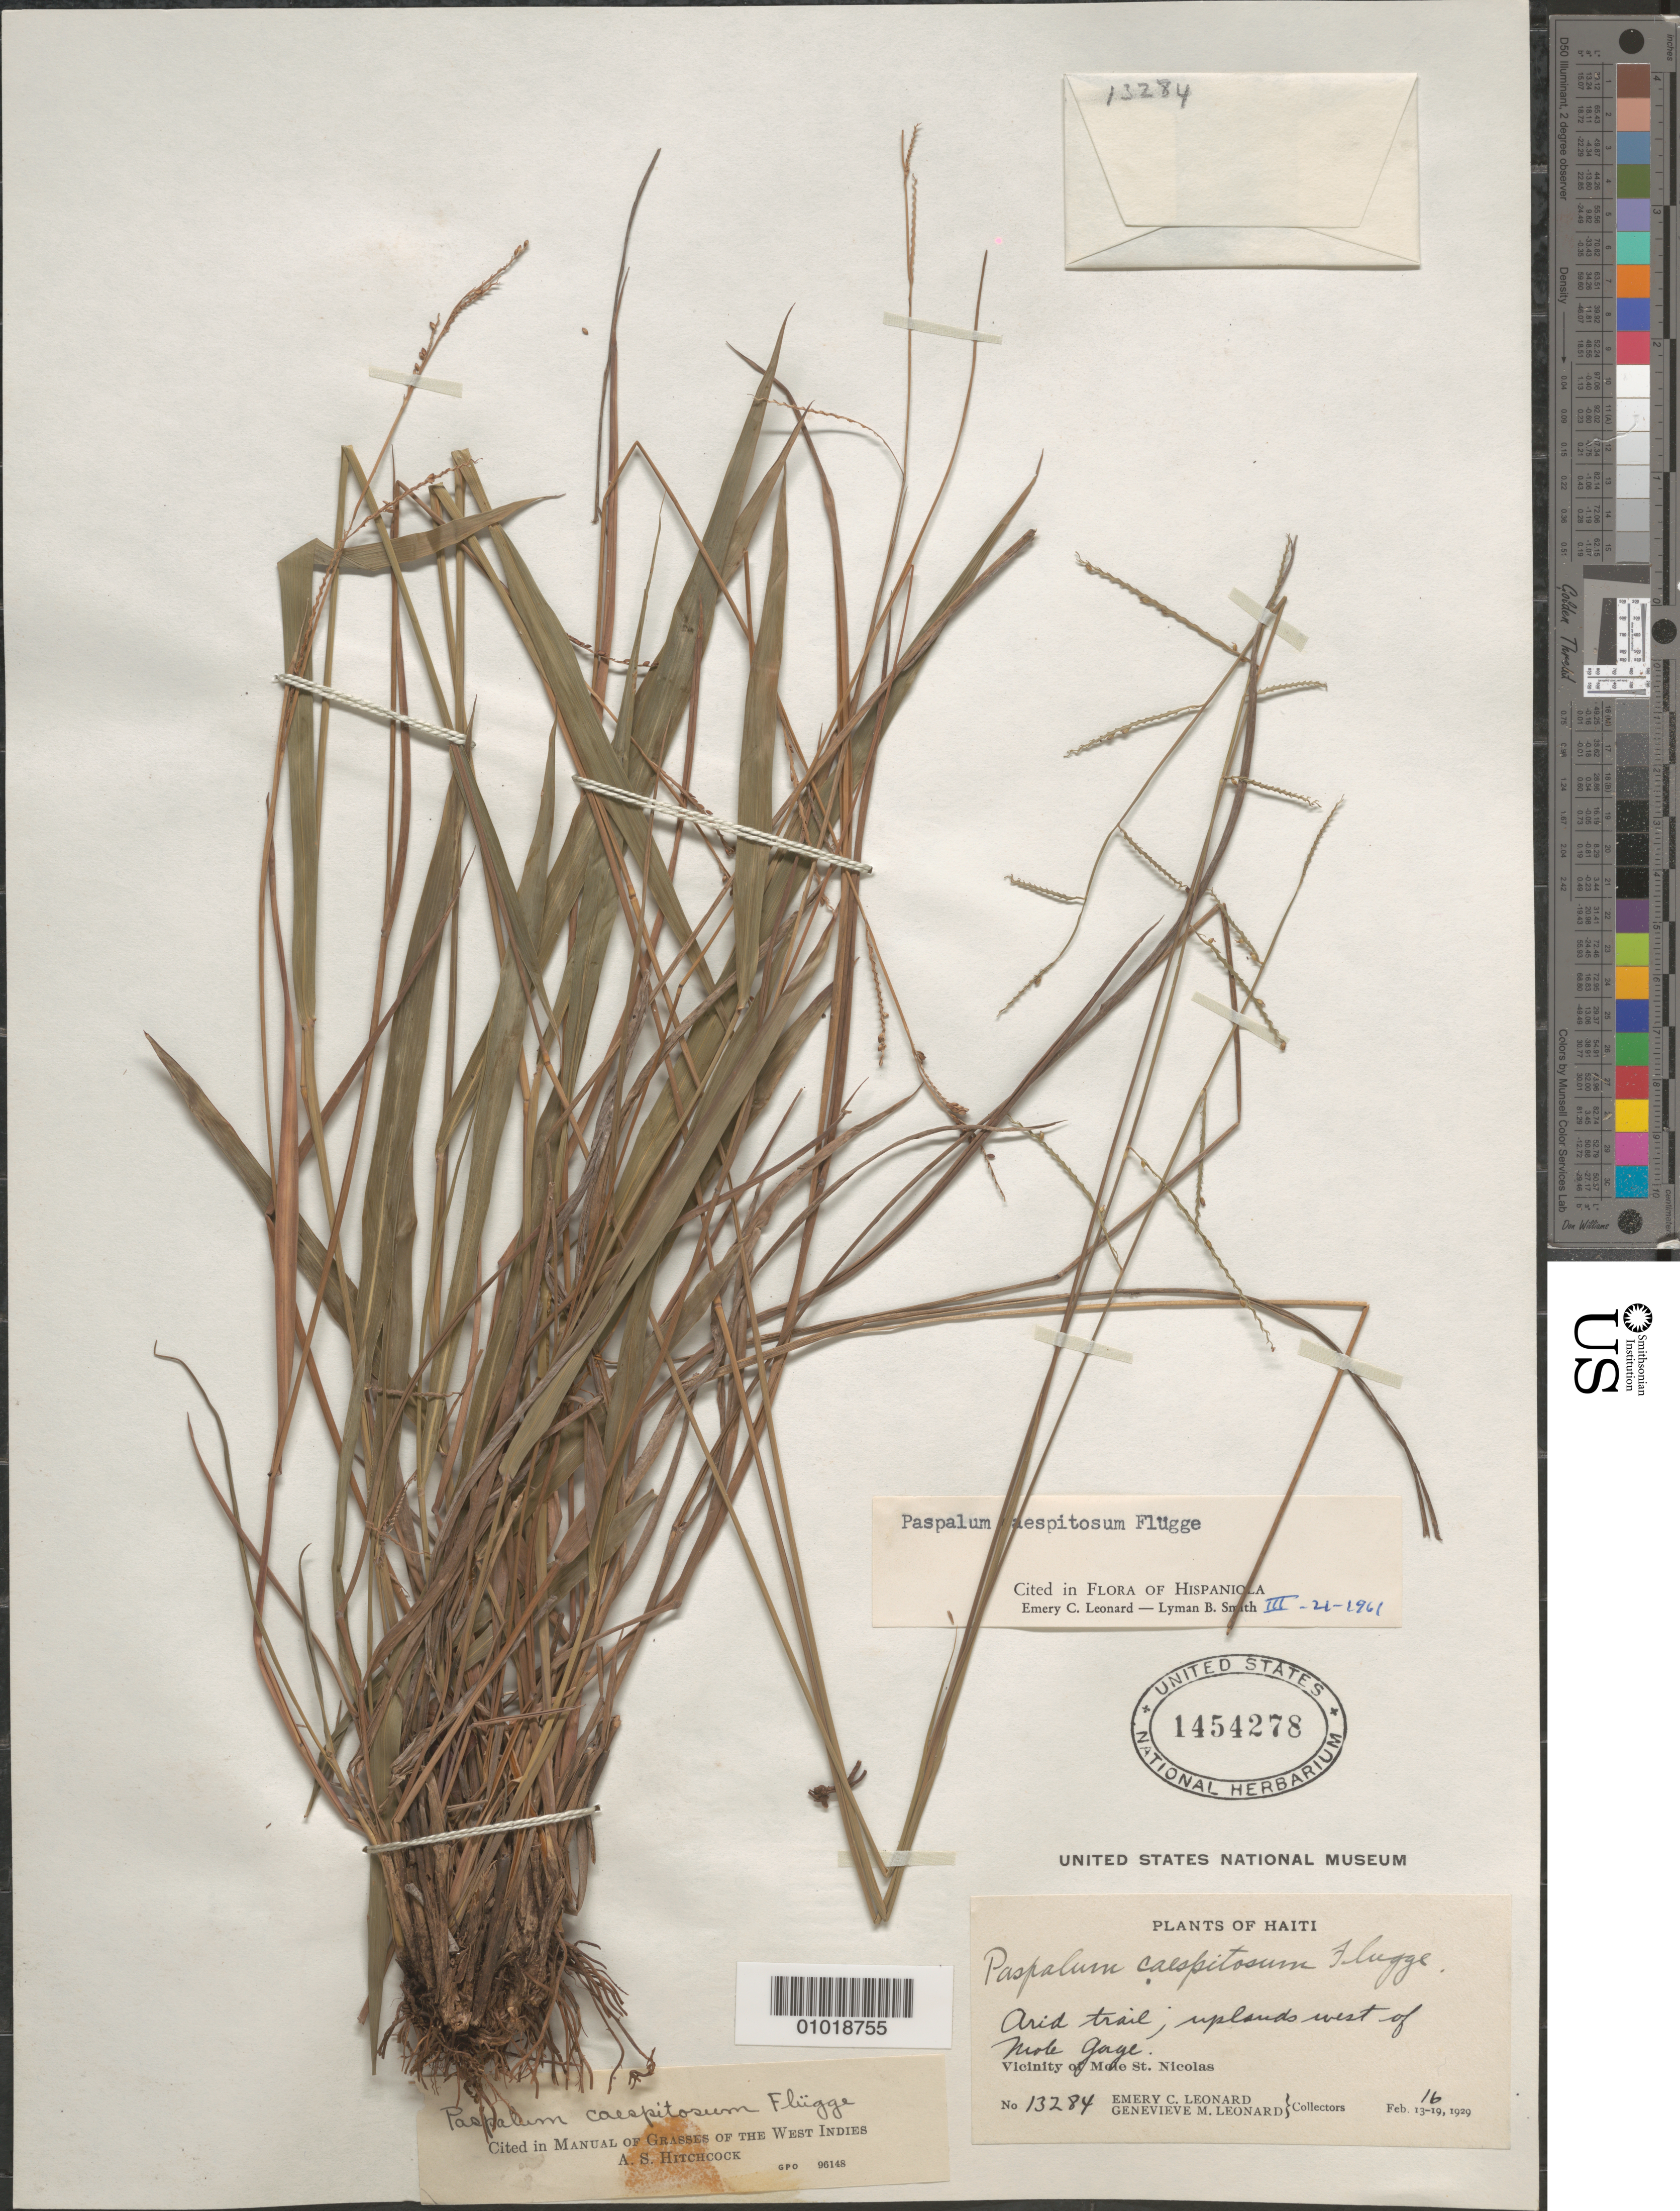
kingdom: Plantae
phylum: Tracheophyta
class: Liliopsida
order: Poales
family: Poaceae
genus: Paspalum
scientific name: Paspalum caespitosum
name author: Flüggé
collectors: E. C. Leonard & G. M. Leonard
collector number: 13284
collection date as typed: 16 Feb 1929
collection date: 1929-02-16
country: Haiti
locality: Vic. of Mole St. Nicolas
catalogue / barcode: US 1454278